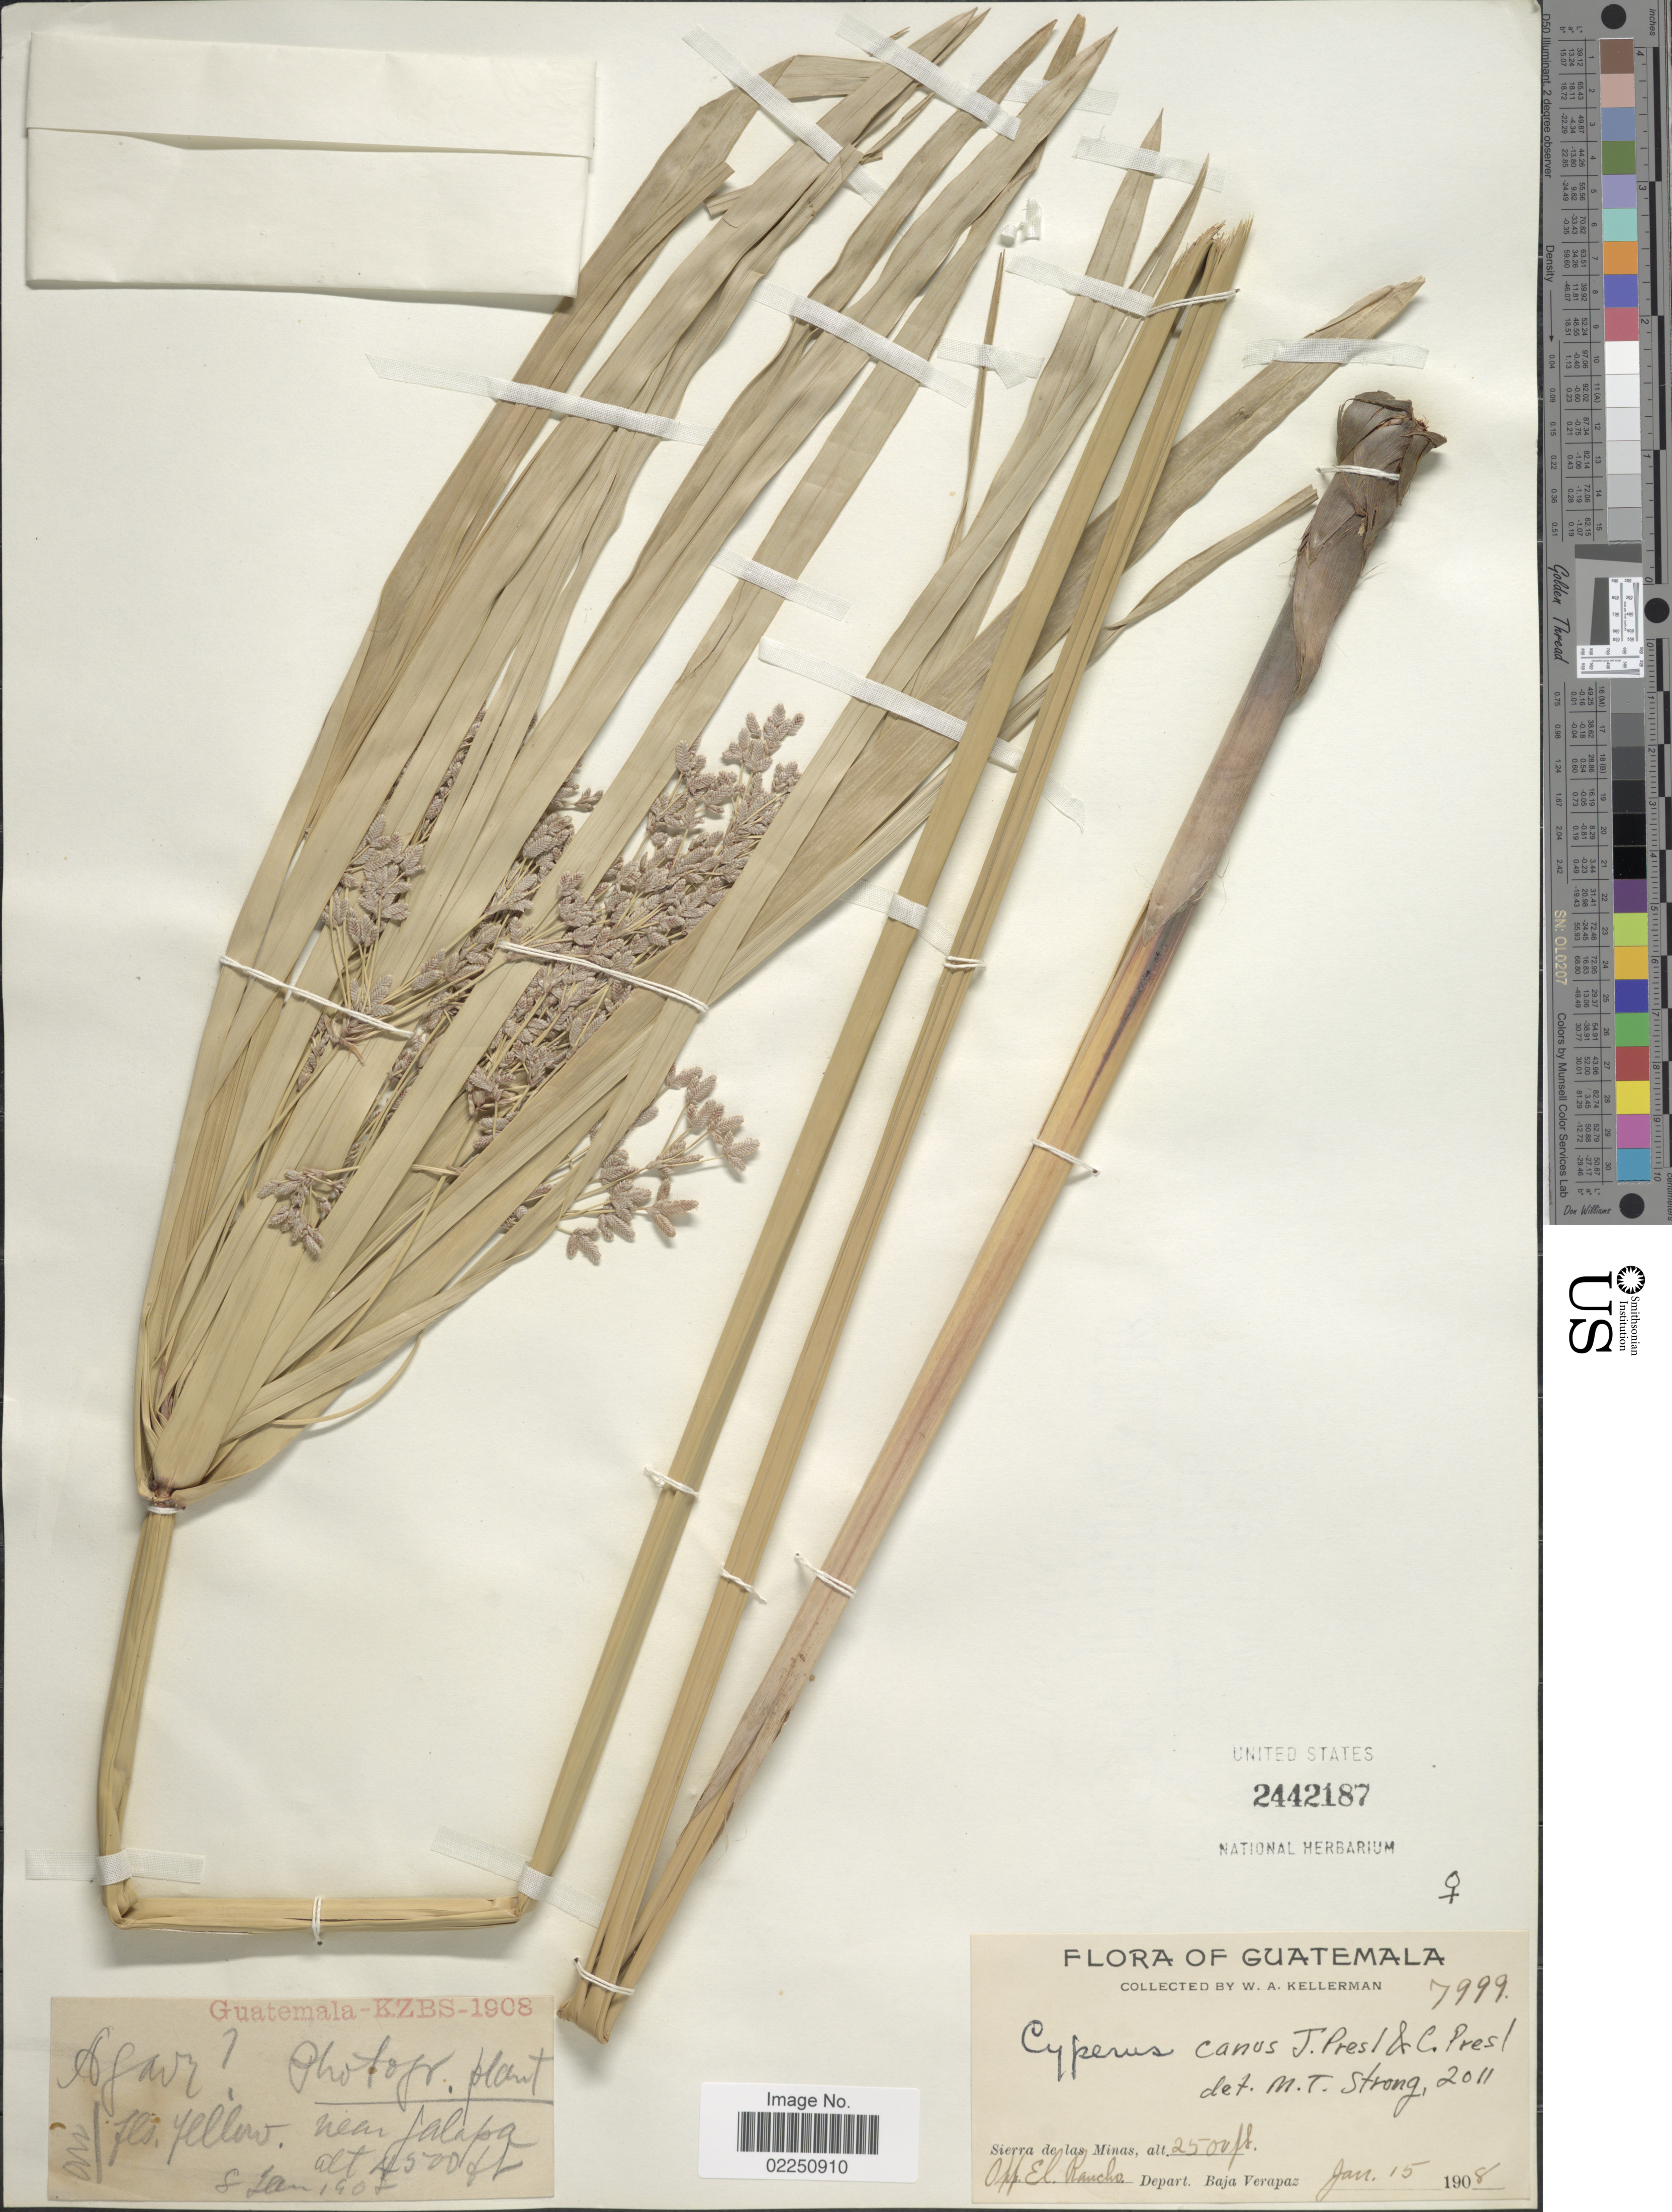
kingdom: Plantae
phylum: Tracheophyta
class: Liliopsida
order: Poales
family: Cyperaceae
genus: Cyperus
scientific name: Cyperus canus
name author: J. Presl & C. Presl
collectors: W. Kellerman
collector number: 7999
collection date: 1908-01-15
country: Guatemala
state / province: Baja Verapaz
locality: Sierra de las Minas. Opp El Rancho.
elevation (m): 762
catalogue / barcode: US 2442187